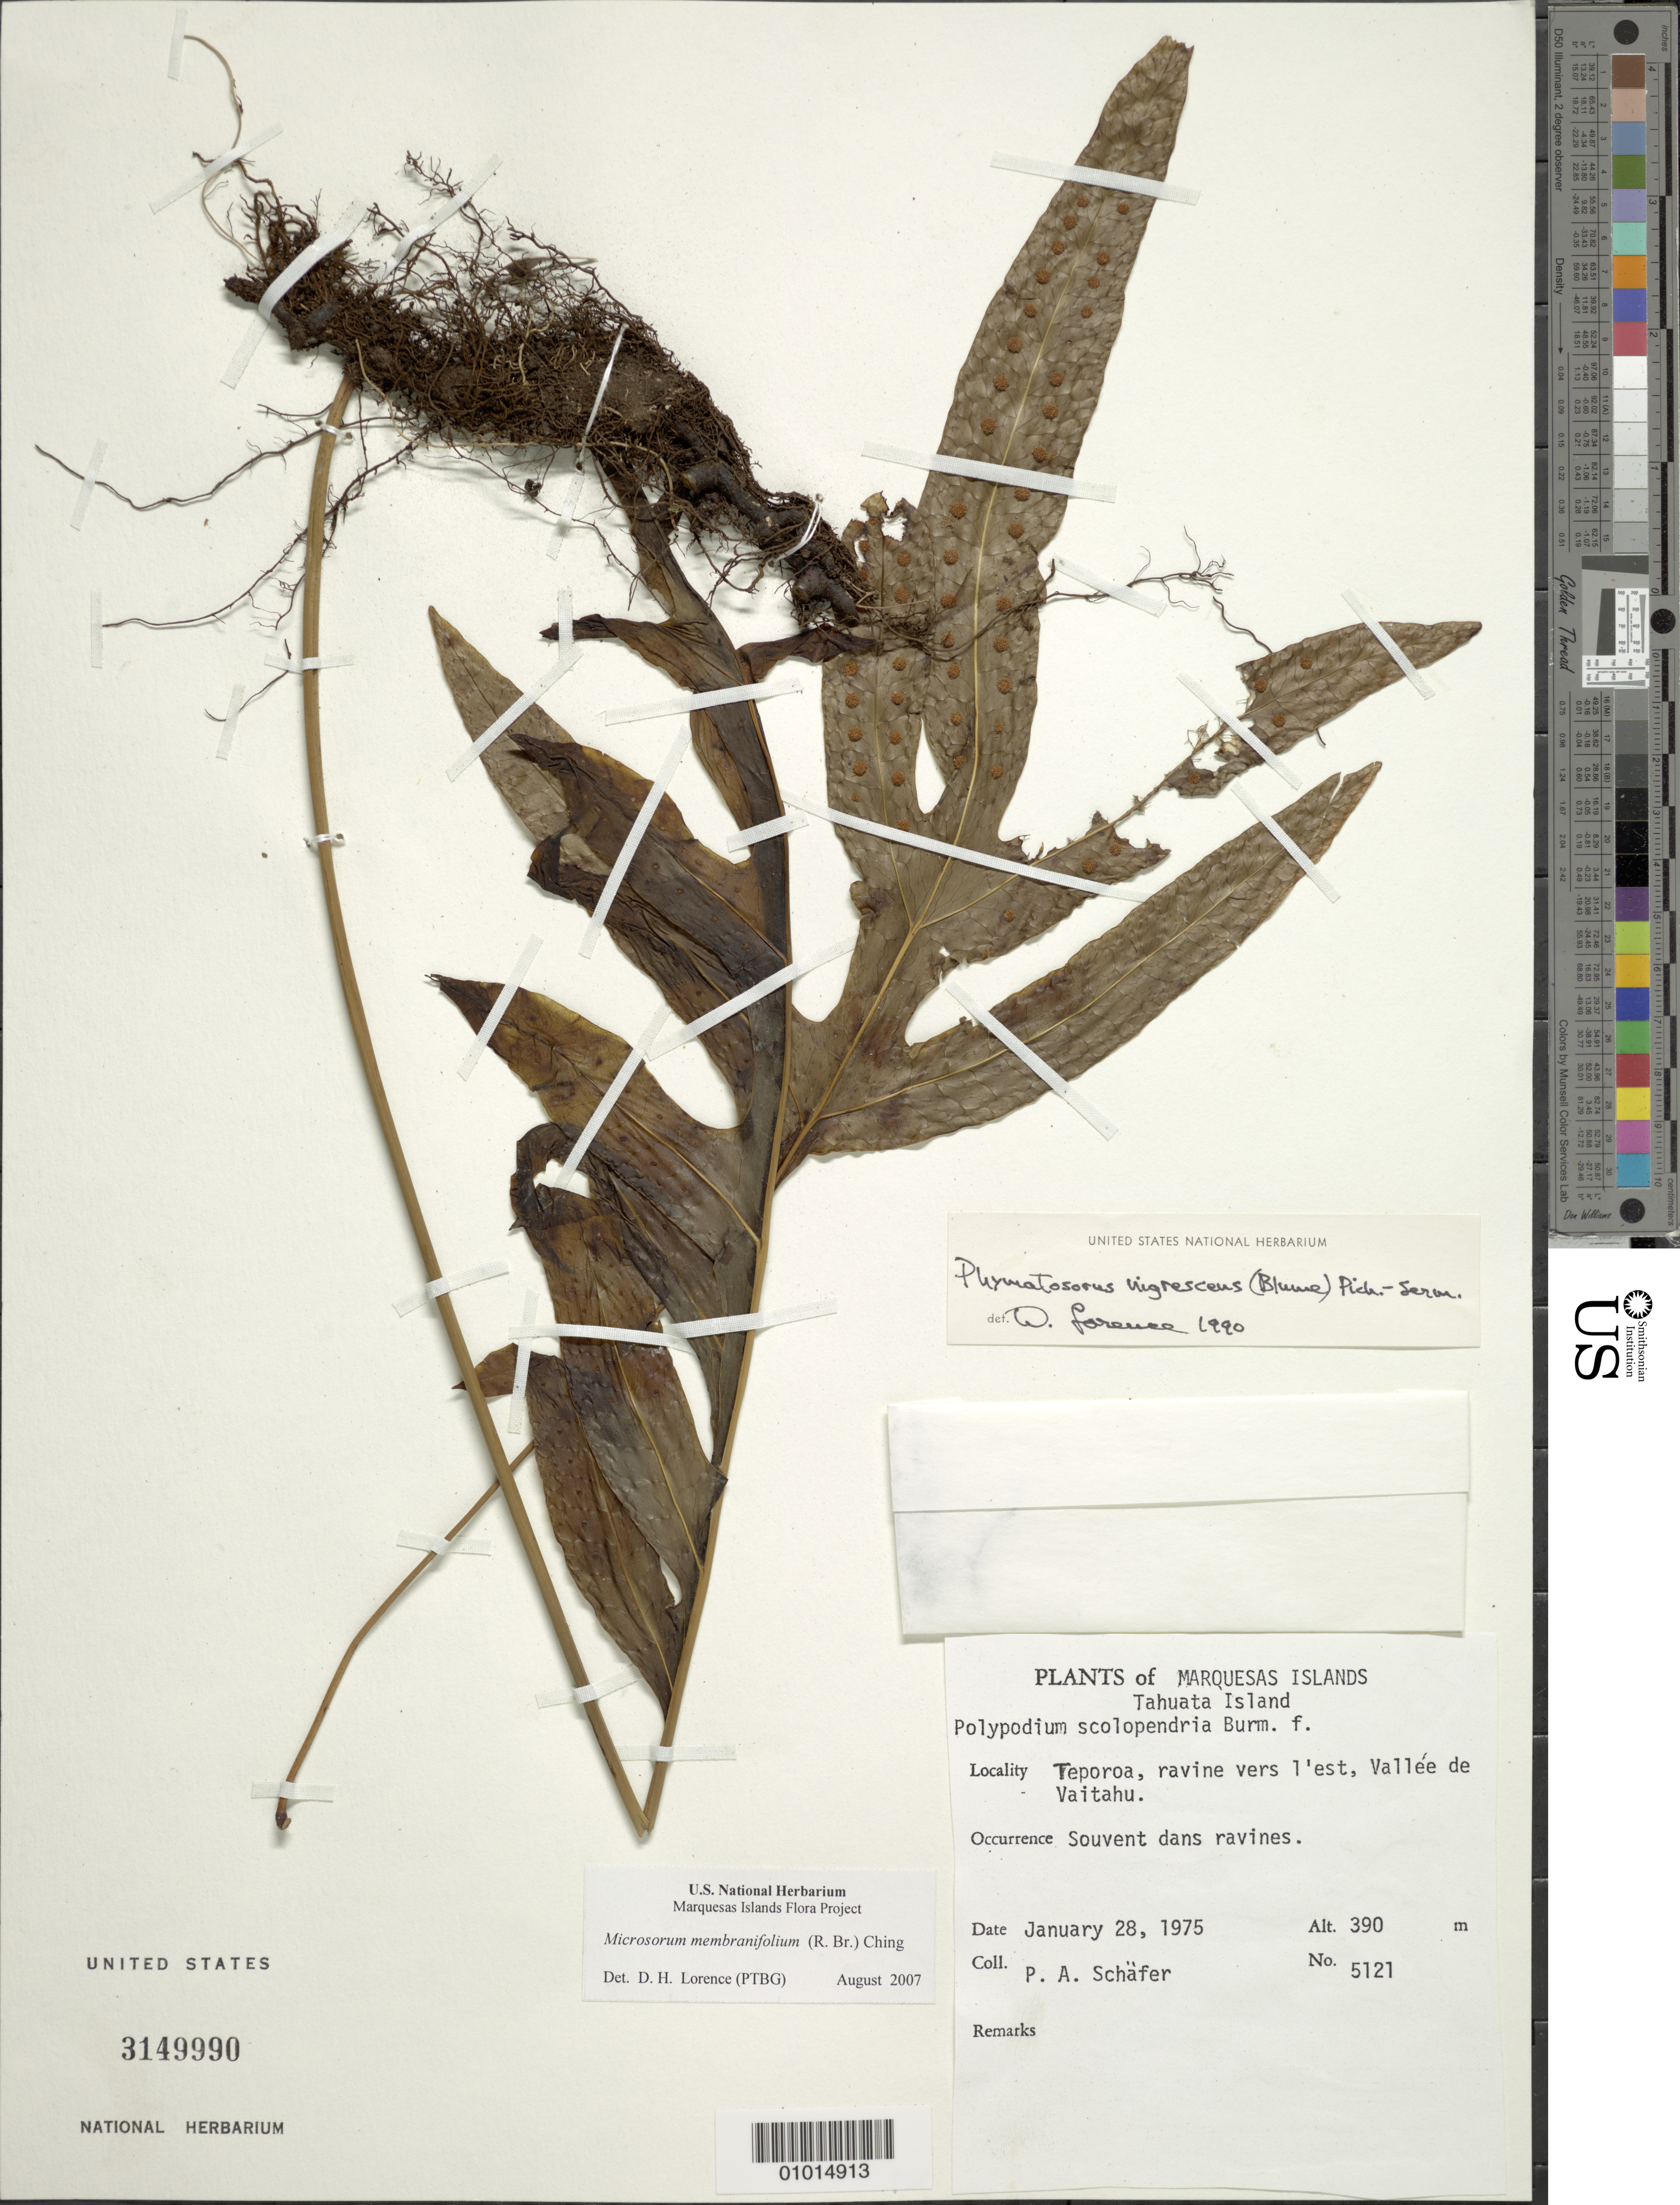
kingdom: Plantae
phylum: Tracheophyta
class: Polypodiopsida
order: Polypodiales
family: Polypodiaceae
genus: Microsorum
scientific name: Microsorum membranifolium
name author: (R. Br.) Ching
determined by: Lorence, David H., (PTBG), National Tropical Botanical Garden (UNITED STATES)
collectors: P. A. Schäfer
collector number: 5121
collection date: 1975-01-28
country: French Polynesia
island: Tahuata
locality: Teporoa, ravine vers l'est, Vallée de Vaitahu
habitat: Souvent dans ravines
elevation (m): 390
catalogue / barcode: US 3149990